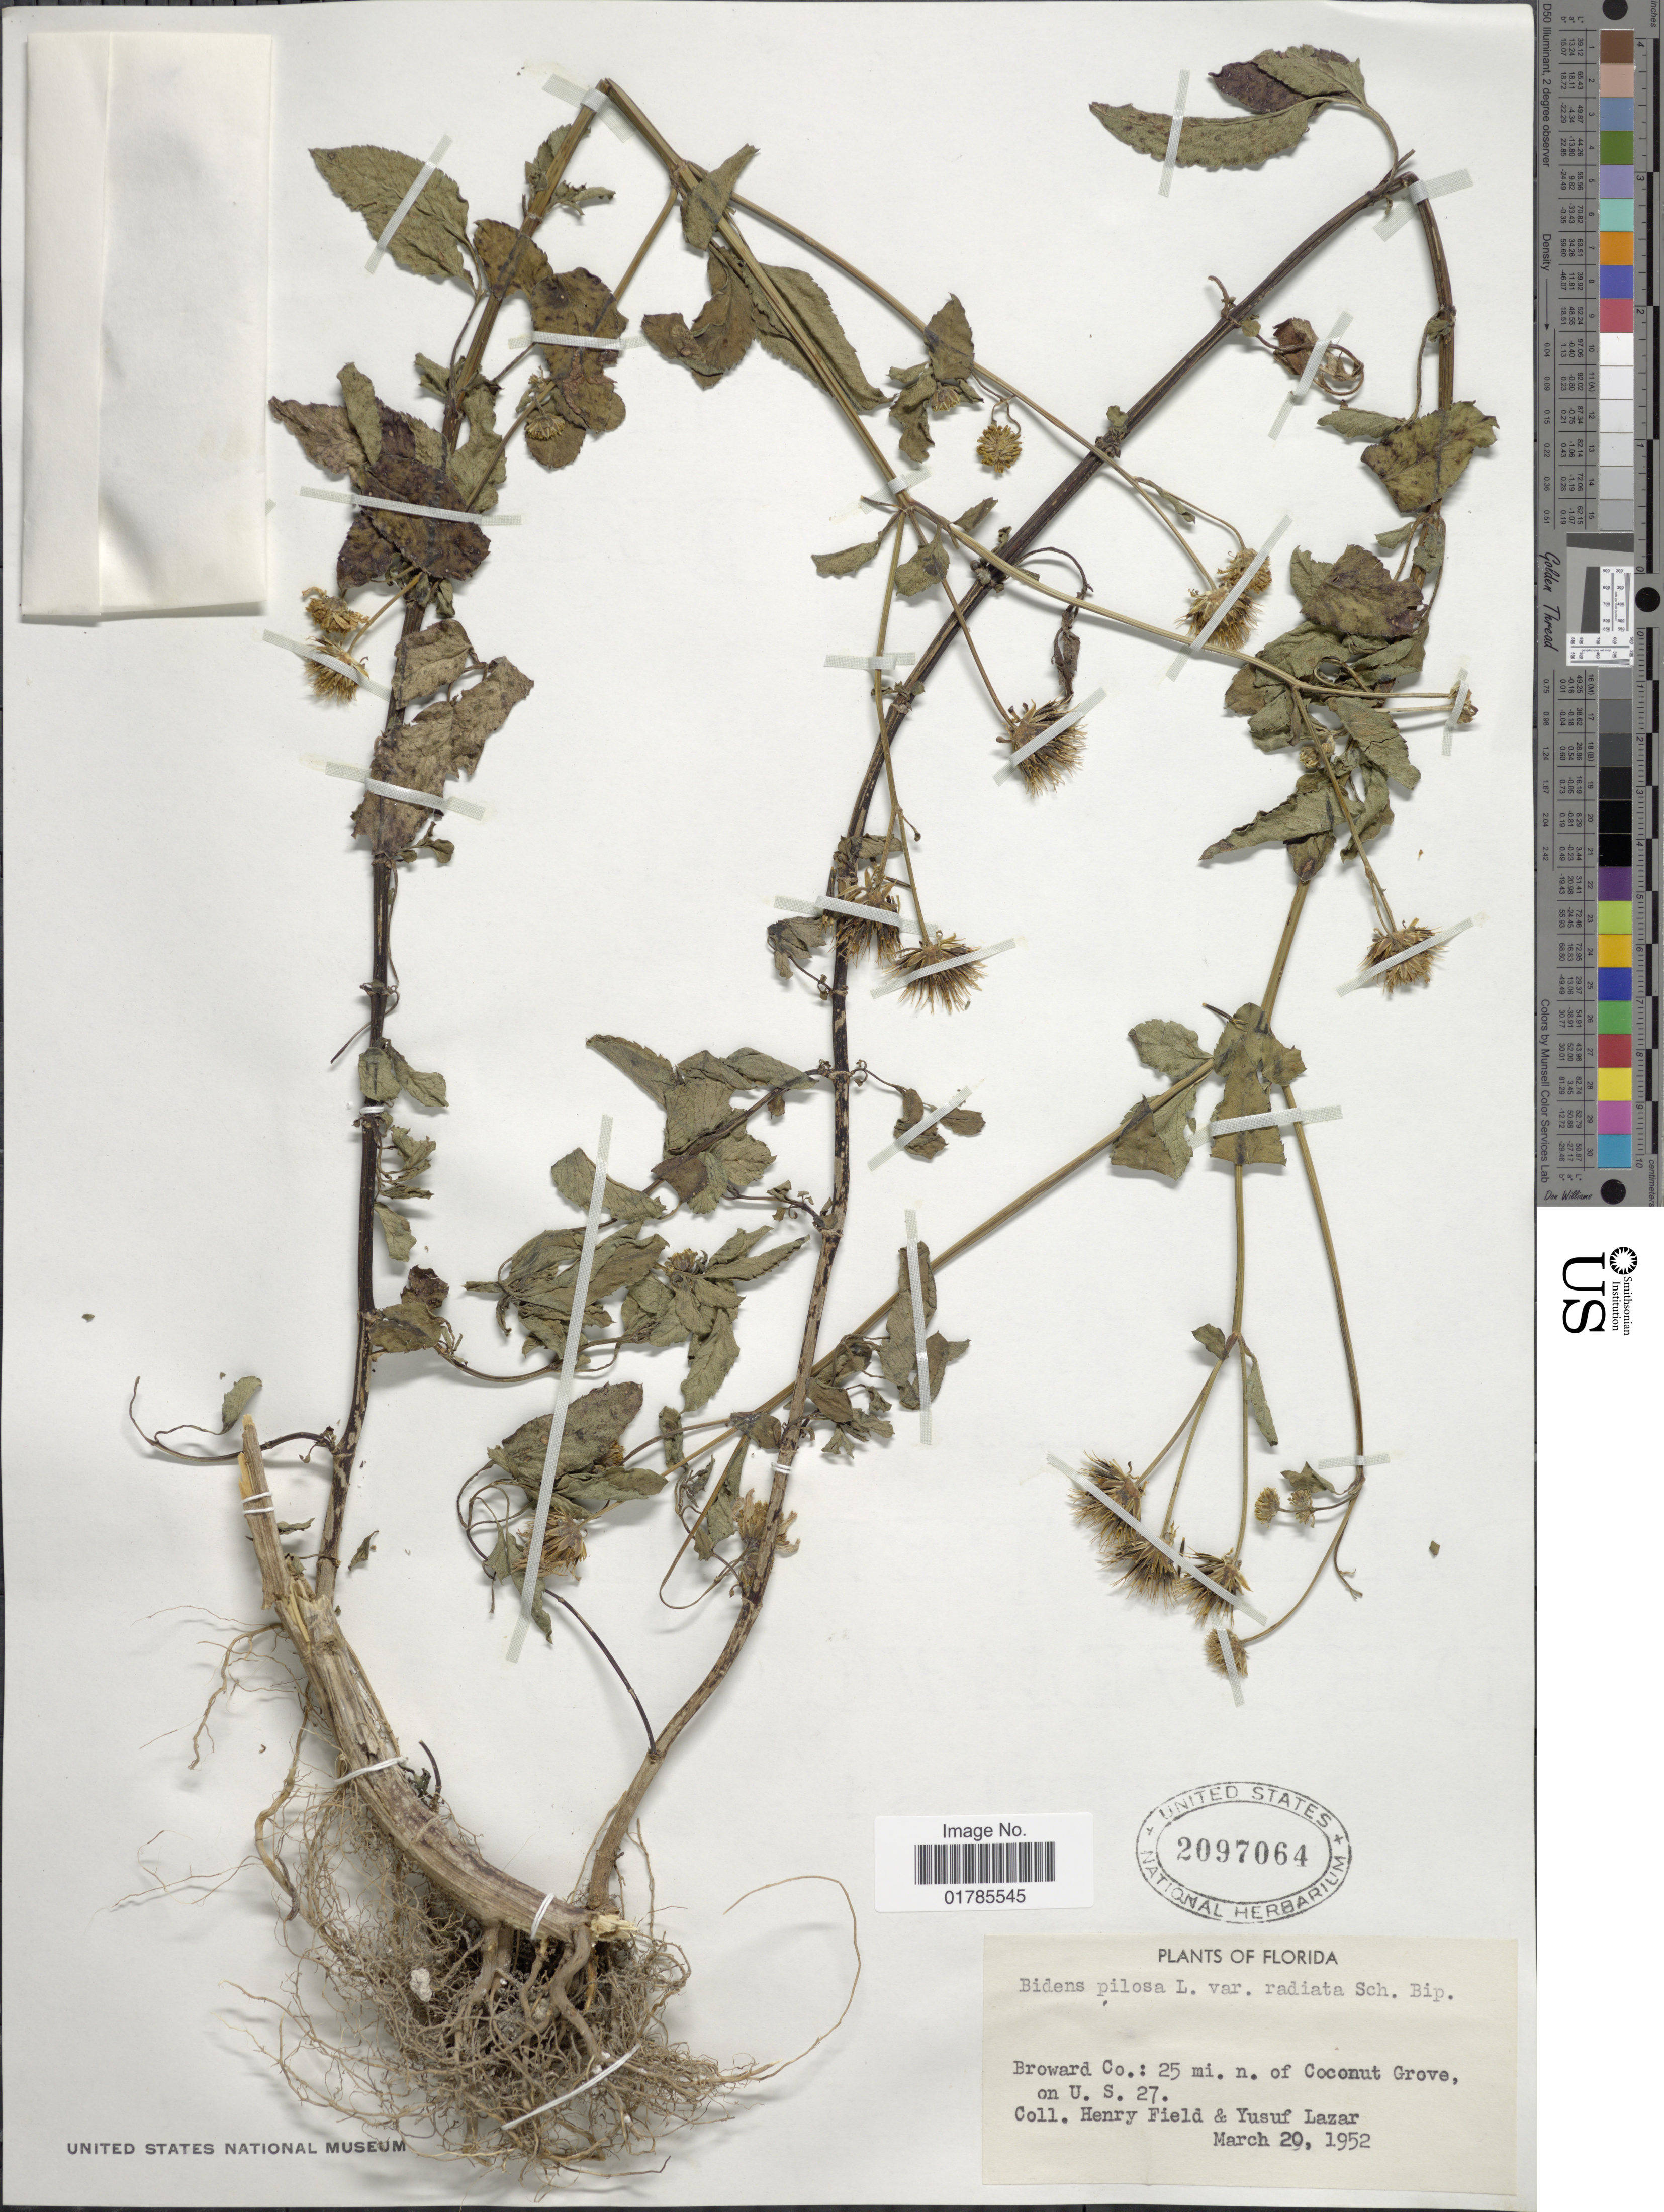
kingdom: Plantae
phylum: Tracheophyta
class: Magnoliopsida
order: Asterales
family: Asteraceae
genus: Bidens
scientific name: Bidens alba var. radiata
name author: (Sch. Bip.) R.E. Ballard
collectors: H. Field & Y. Lazar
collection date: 1952-03-20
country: United States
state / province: Florida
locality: Broward Co.: 25 mi. n. of Coconut Grove, on U.S. 27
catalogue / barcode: US 2097064